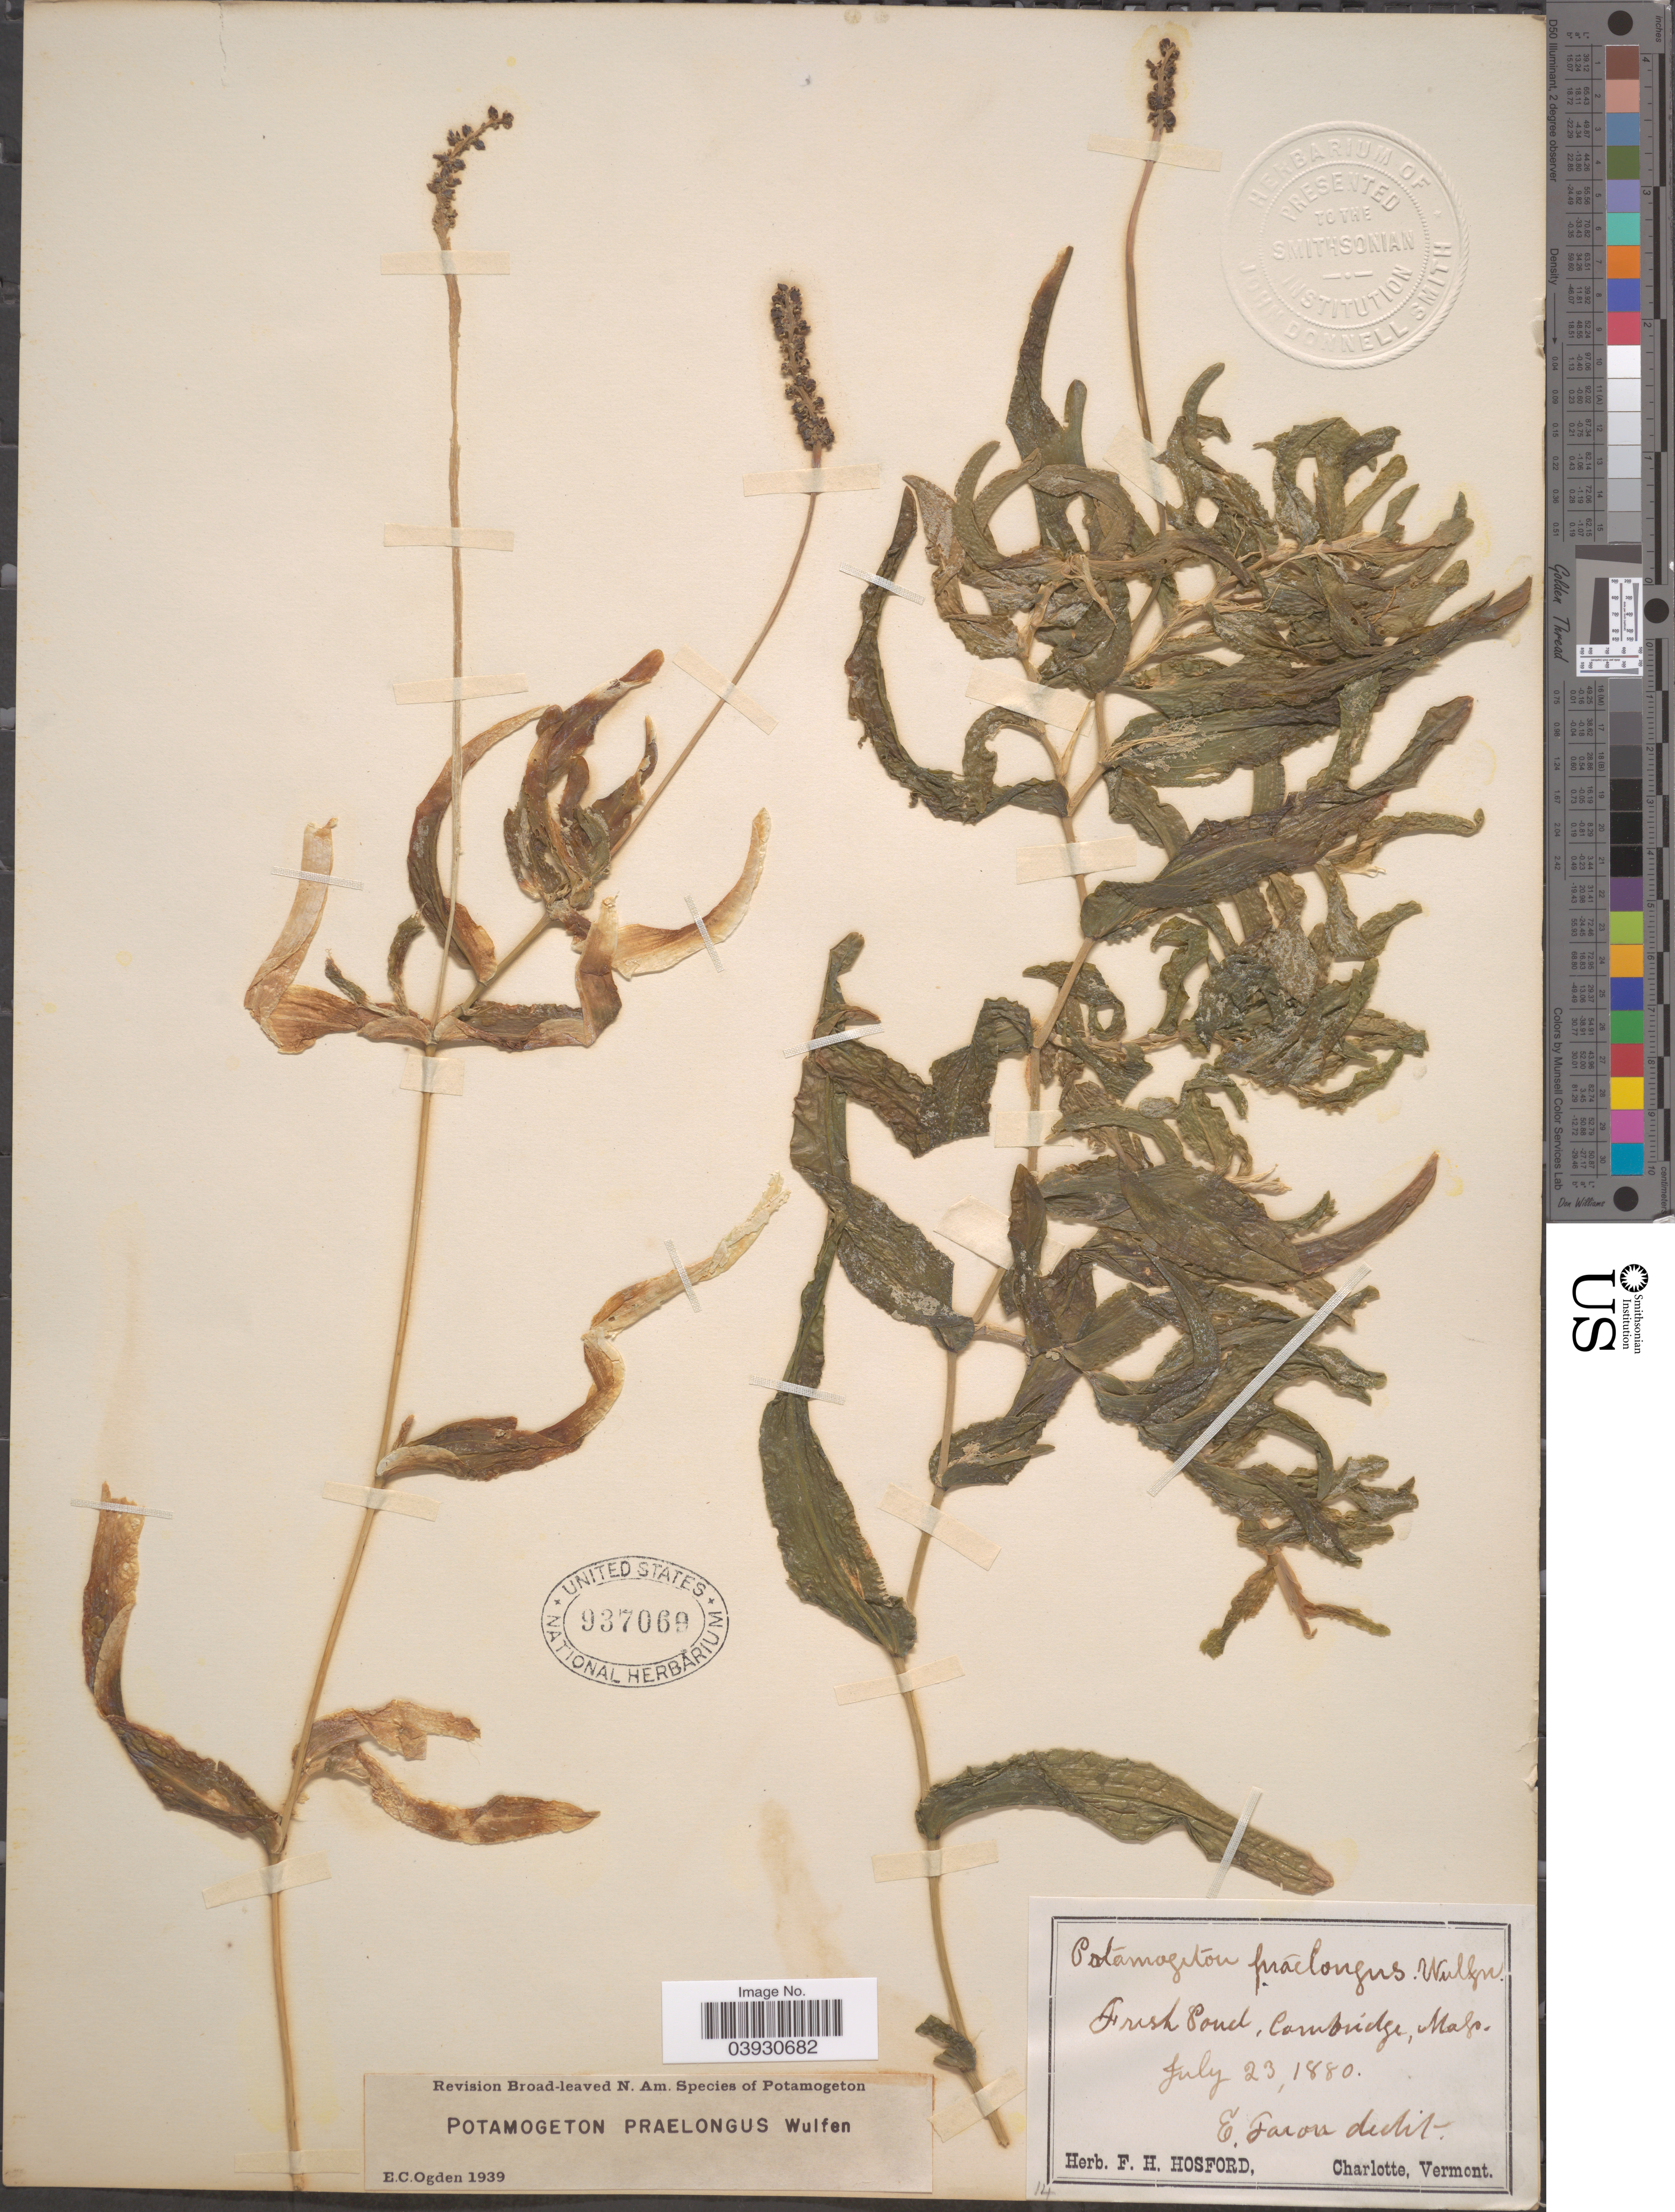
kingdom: Plantae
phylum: Tracheophyta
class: Liliopsida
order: Alismatales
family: Potamogetonaceae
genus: Potamogeton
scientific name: Potamogeton praelongus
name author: Wulfen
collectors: ex herb. F. H. Hosford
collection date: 1880-07-23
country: United States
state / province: Massachusetts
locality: Fresh Pond, Cambridge.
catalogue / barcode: US 937069